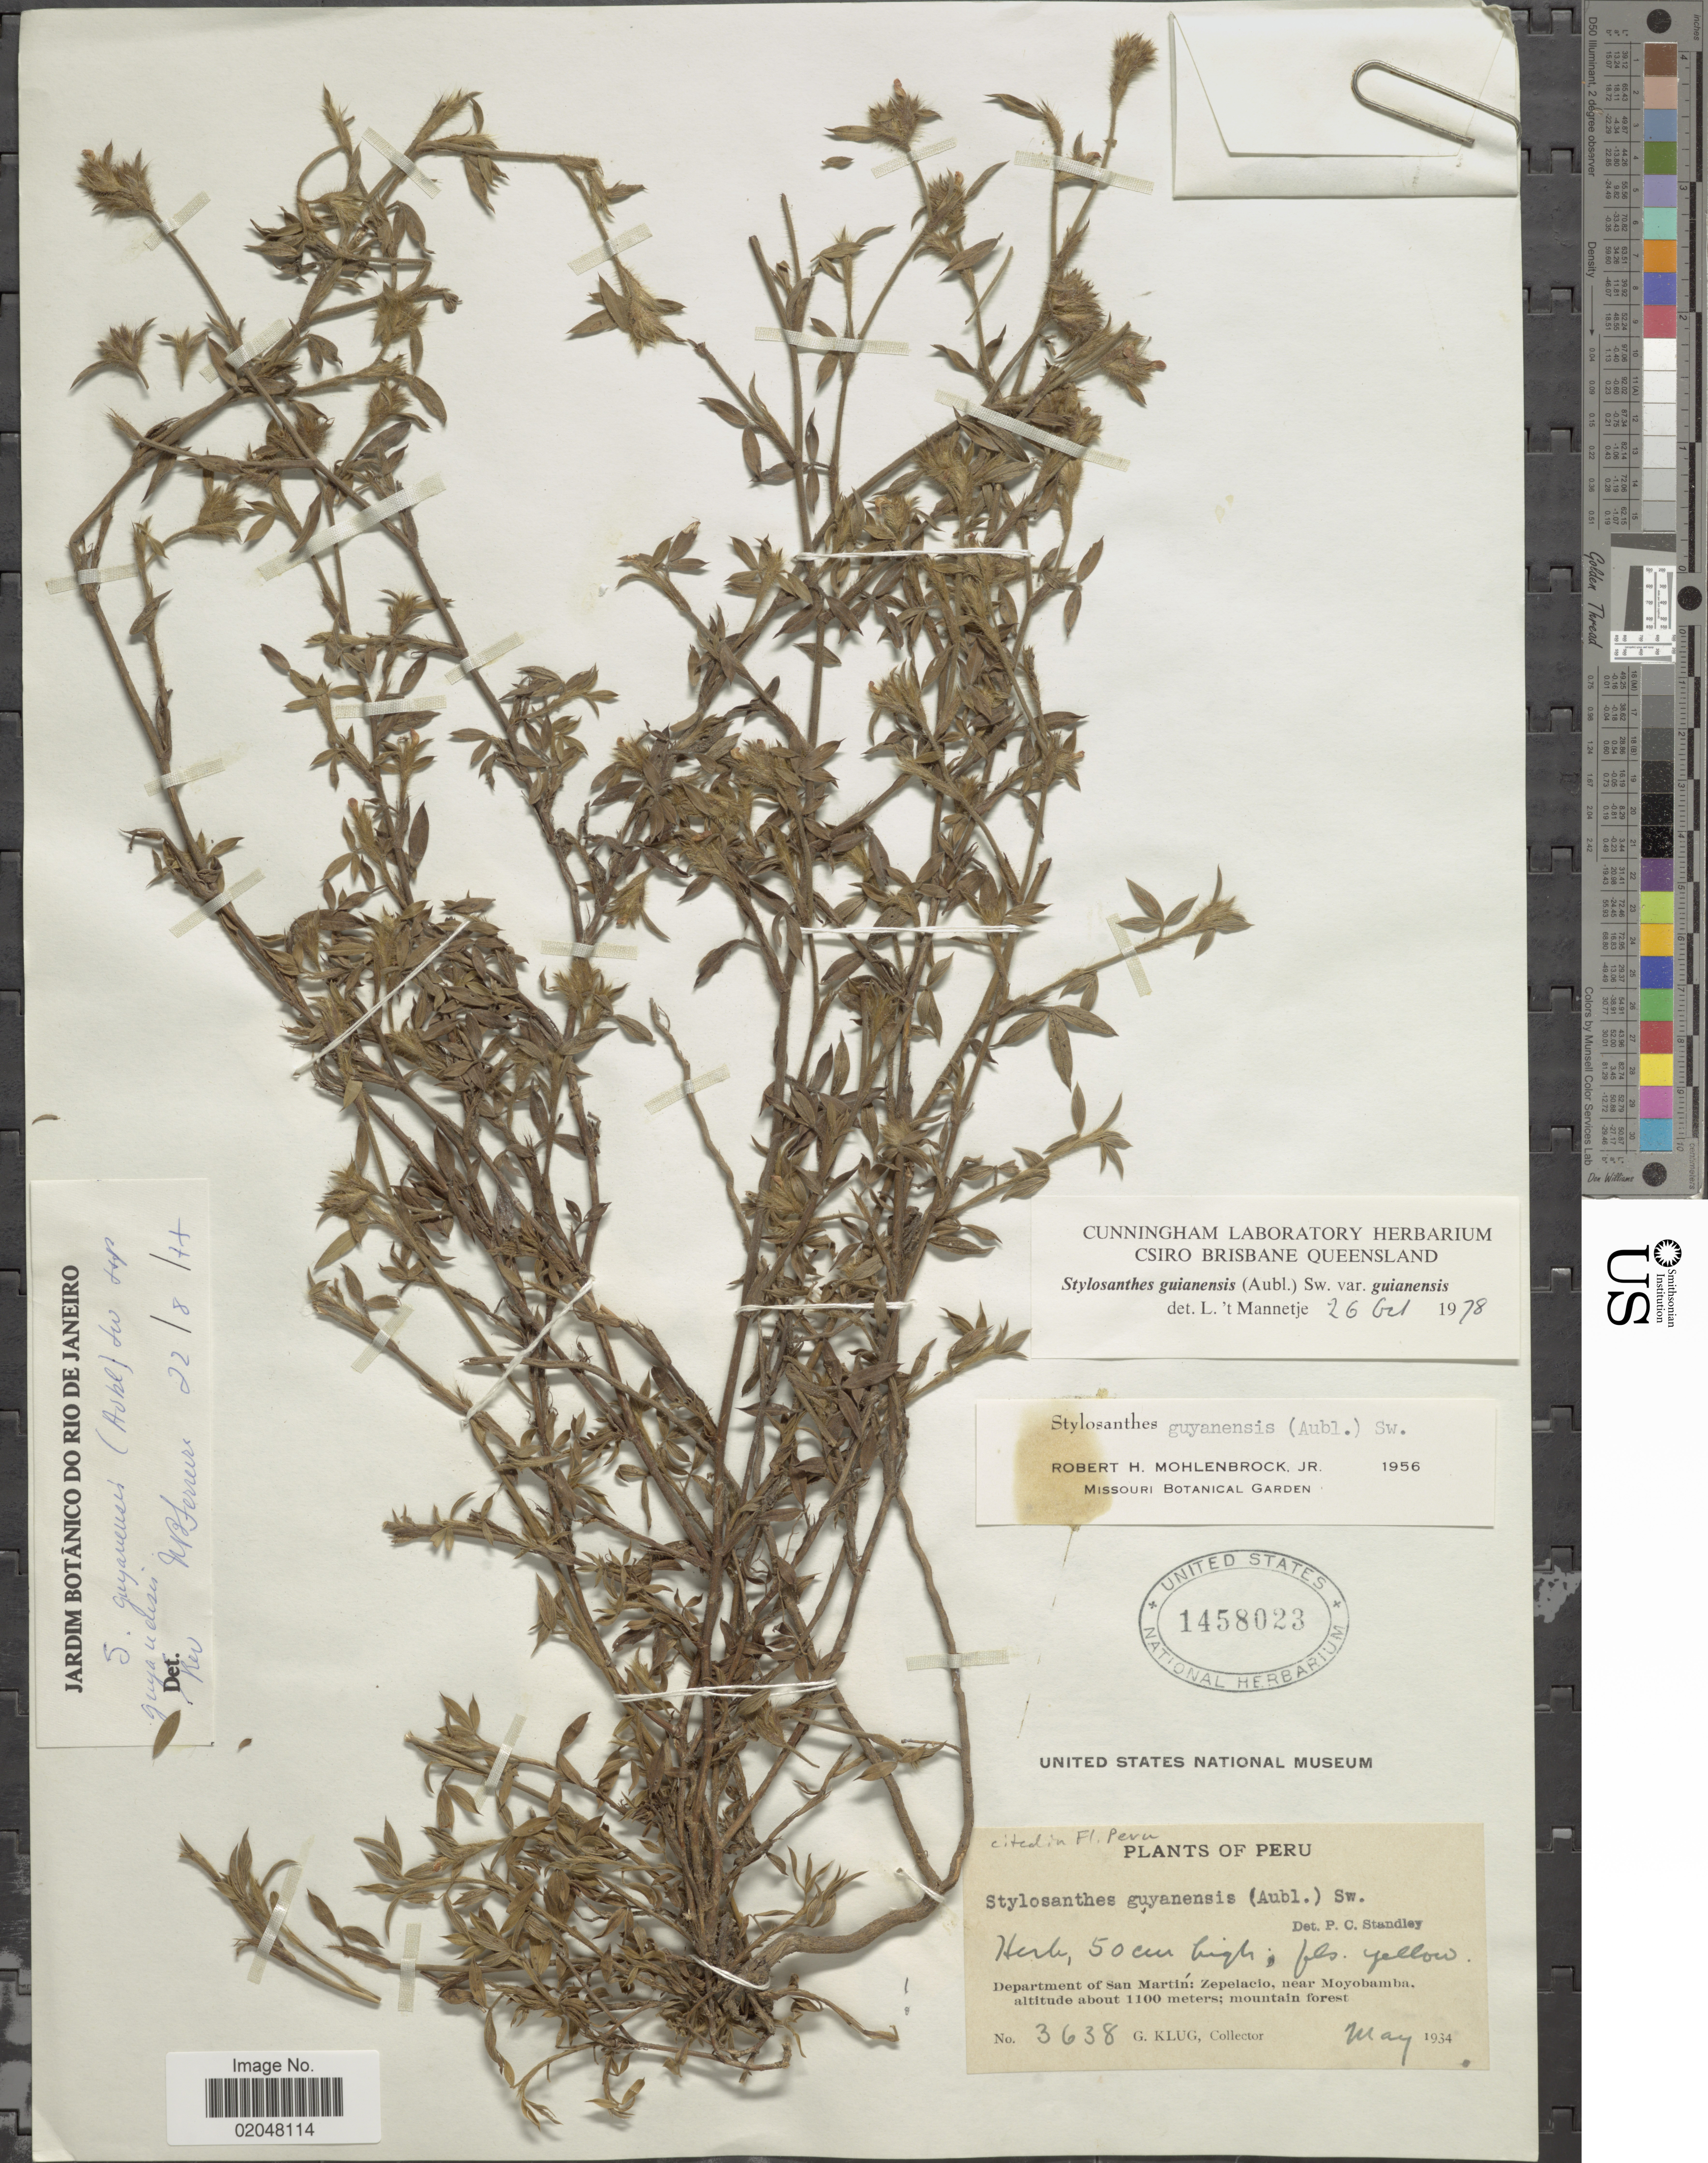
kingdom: Plantae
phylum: Tracheophyta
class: Magnoliopsida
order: Fabales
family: Fabaceae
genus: Stylosanthes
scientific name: Stylosanthes guianensis var. guianensis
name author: (Aubl.) Sw.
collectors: G. Klug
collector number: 3638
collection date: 1934-05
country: Peru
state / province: San Martín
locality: Zepelacio, near Moyobamba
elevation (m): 1100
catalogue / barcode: US 1458023